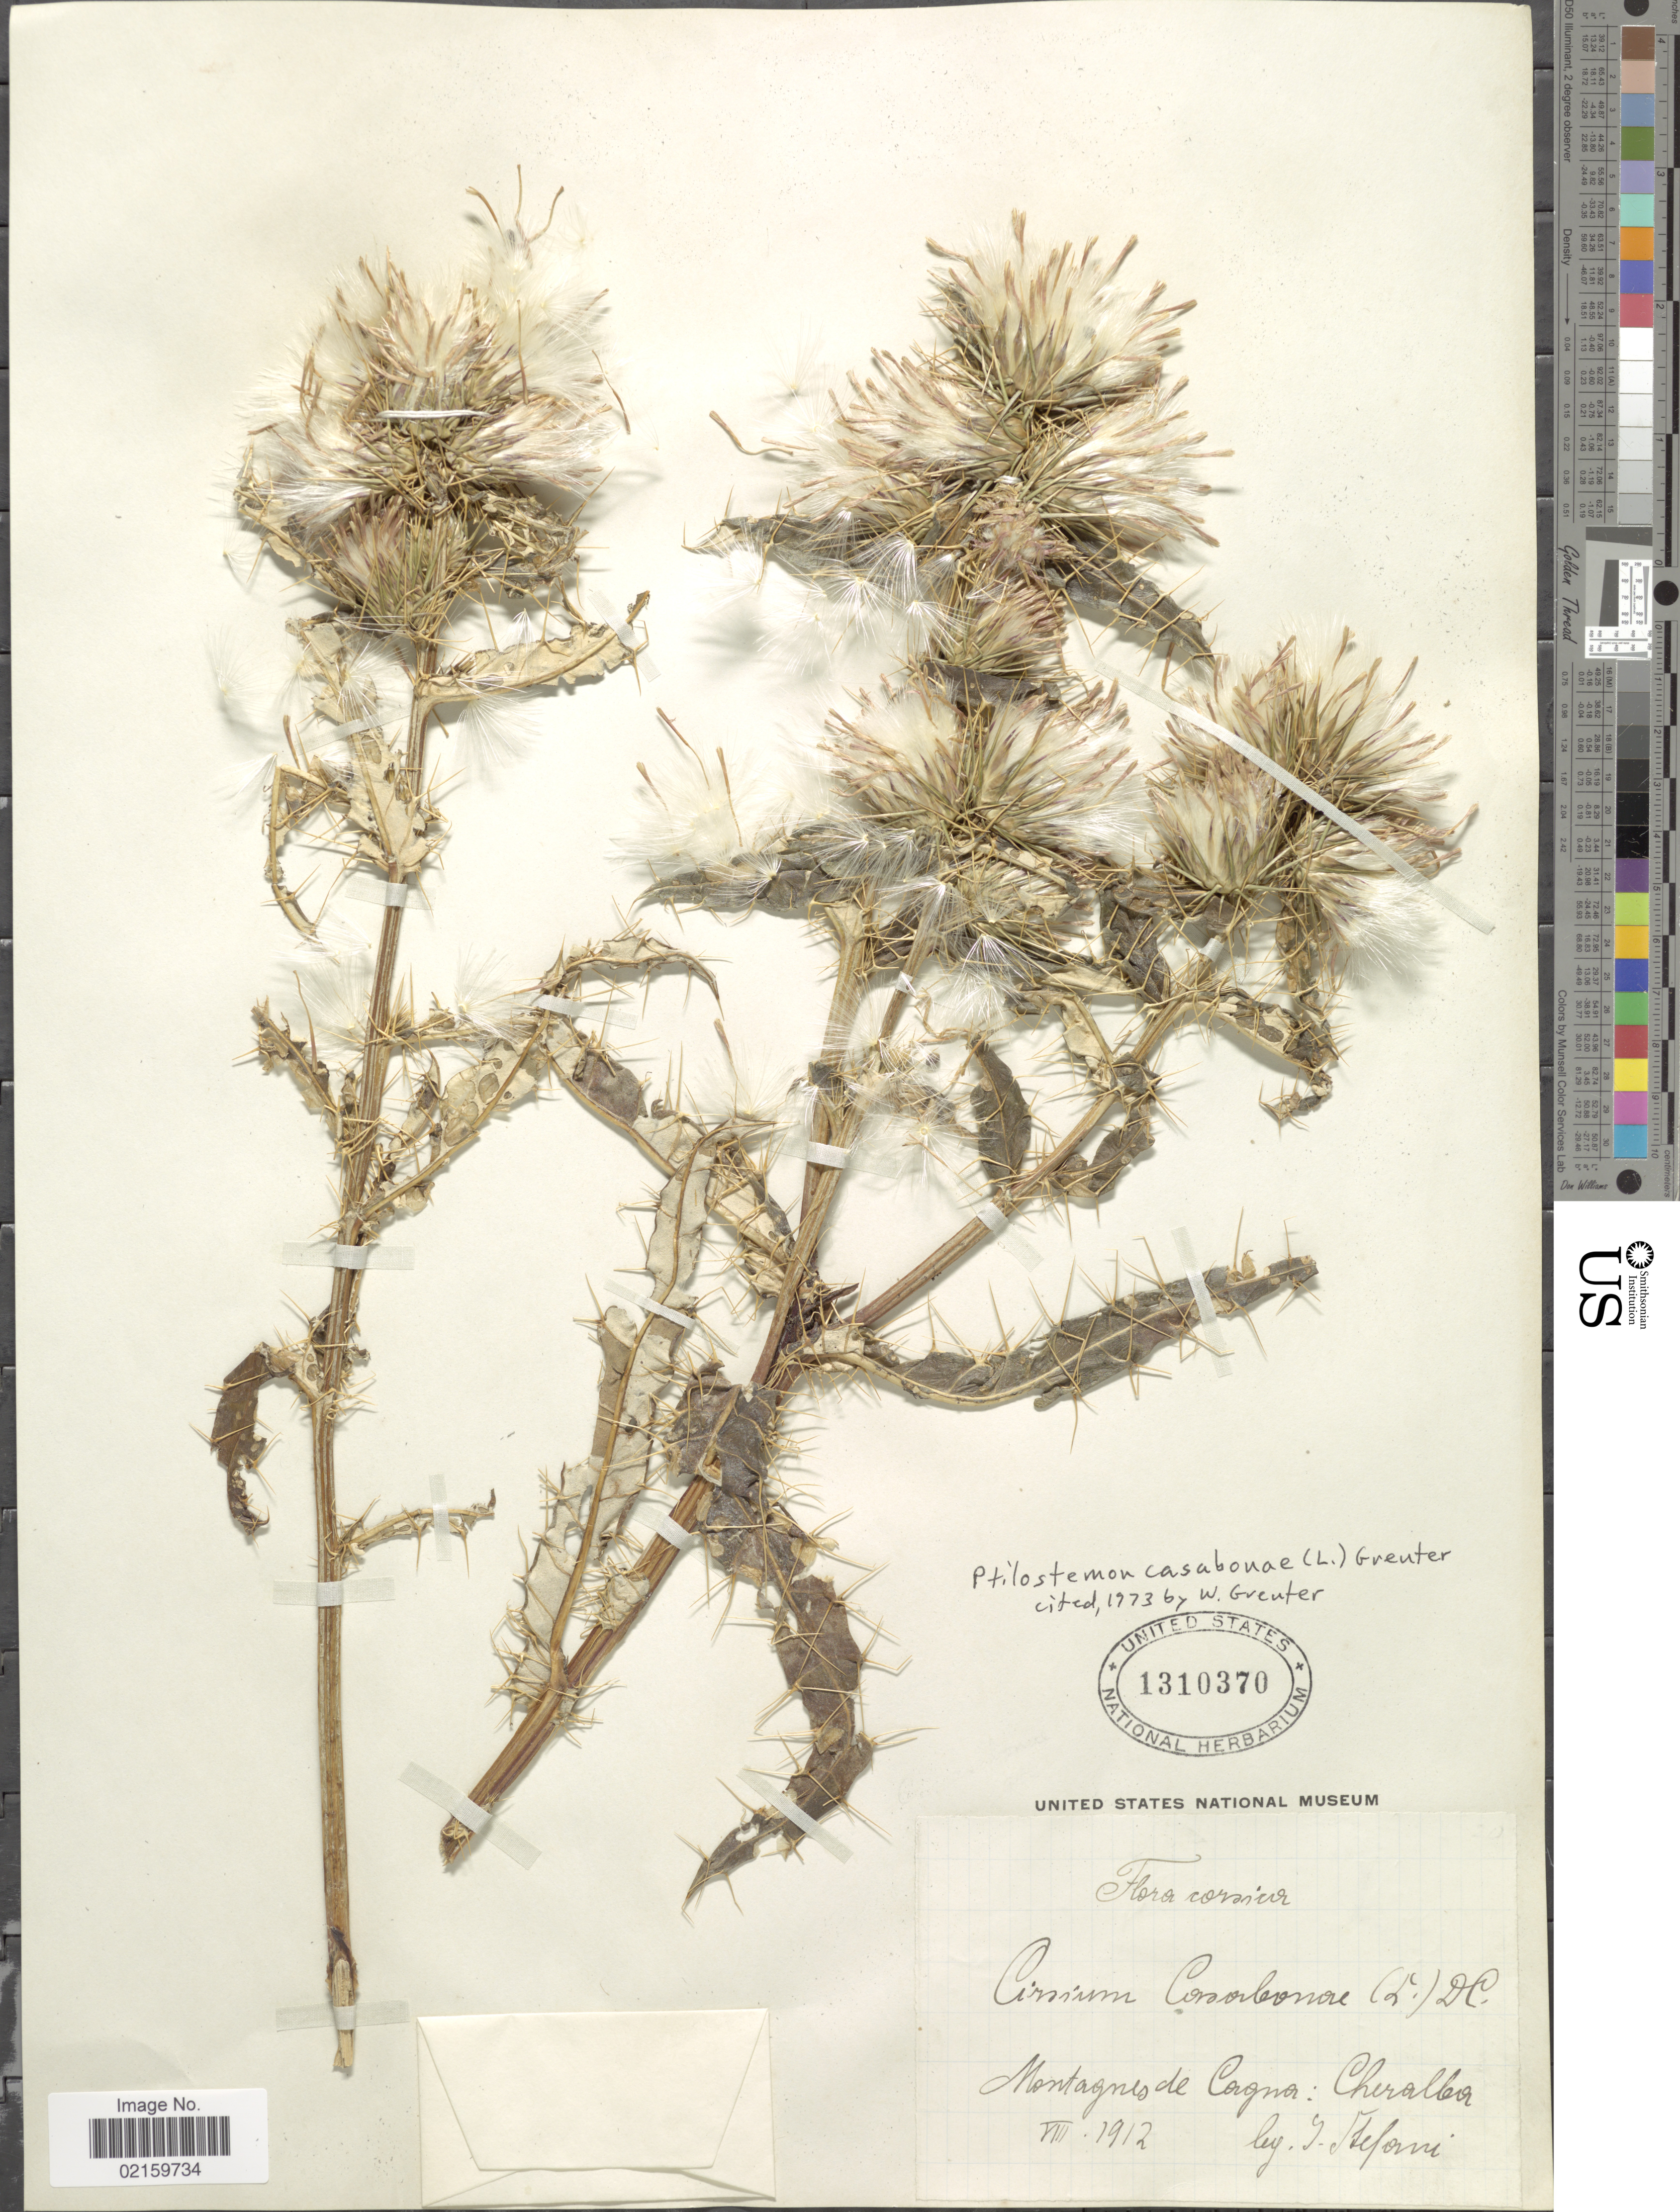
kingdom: Plantae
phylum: Tracheophyta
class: Magnoliopsida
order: Asterales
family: Asteraceae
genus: Ptilostemon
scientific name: Ptilostemon casabonae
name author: (L.) Greuter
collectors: J. Stefani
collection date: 1912-08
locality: Montagnes de Cagna: Cheralba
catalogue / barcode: US 1310370